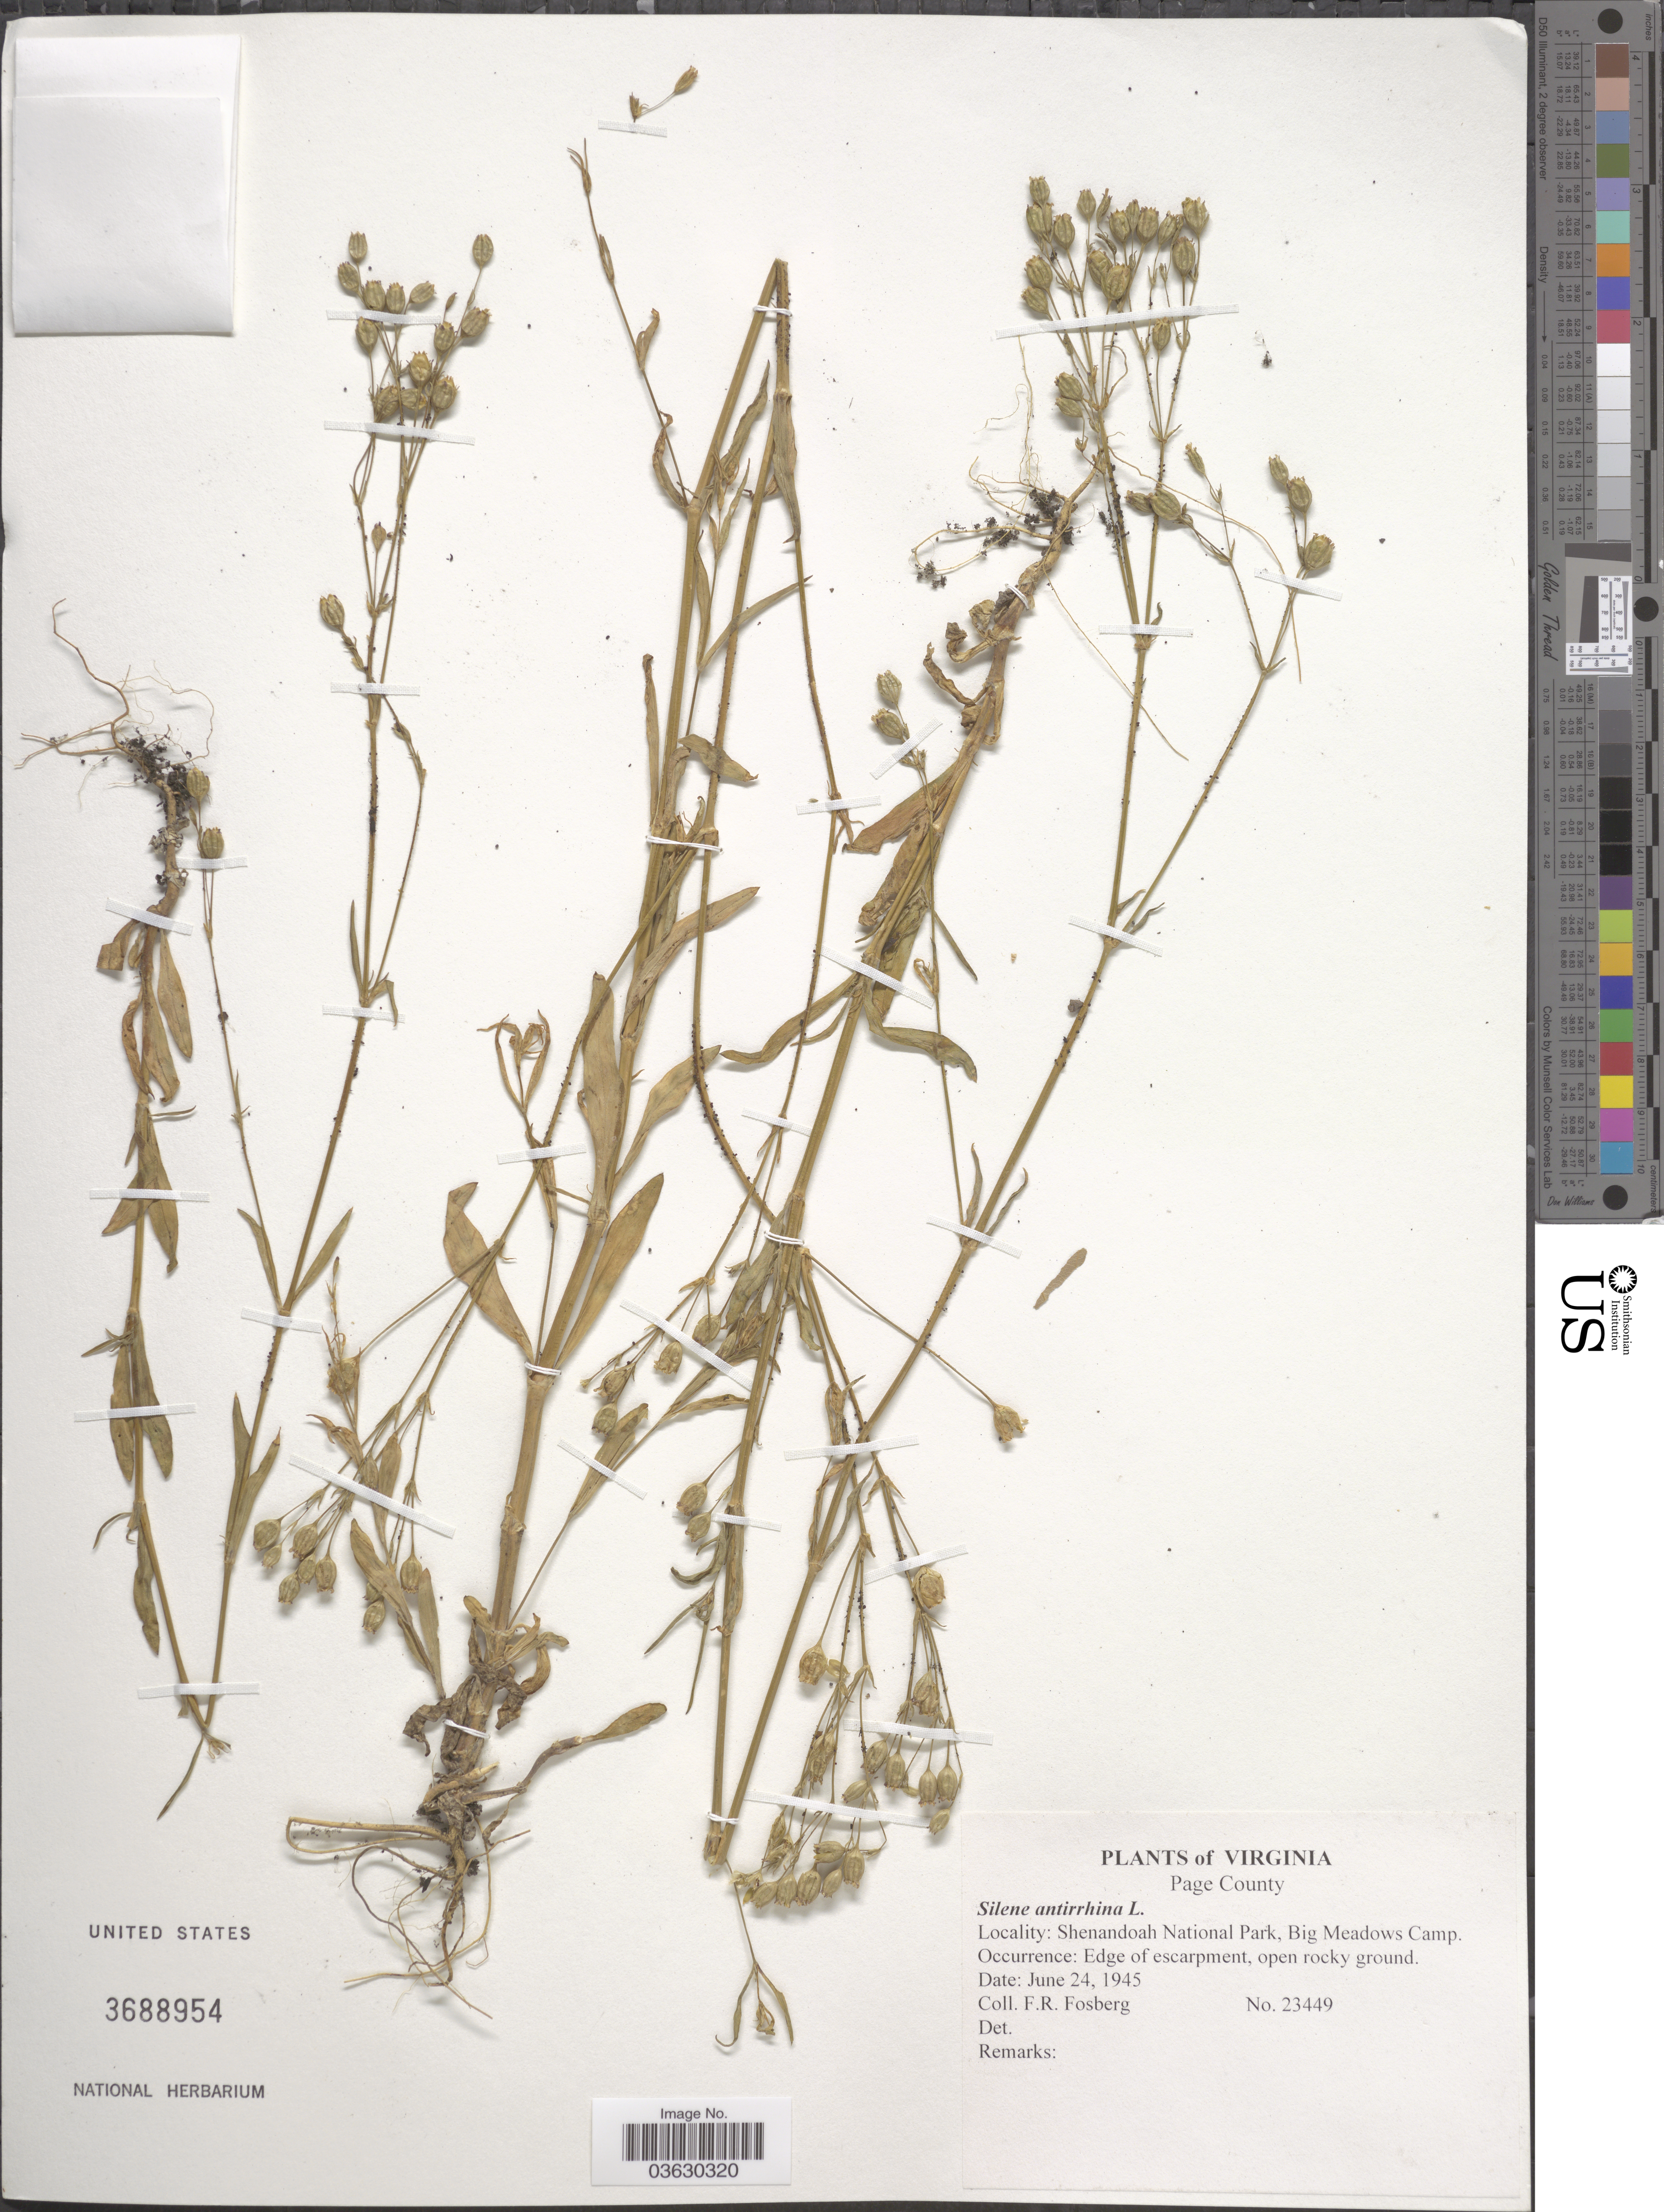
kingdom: Plantae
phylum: Tracheophyta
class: Magnoliopsida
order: Caryophyllales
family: Caryophyllaceae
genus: Silene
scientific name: Silene antirrhina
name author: L.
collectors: F. R. Fosberg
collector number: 23449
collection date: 1945-06-24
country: United States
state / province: Virginia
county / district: Page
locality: Shenandoah National Park, Big Meadows Camp.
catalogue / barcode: US 3688954